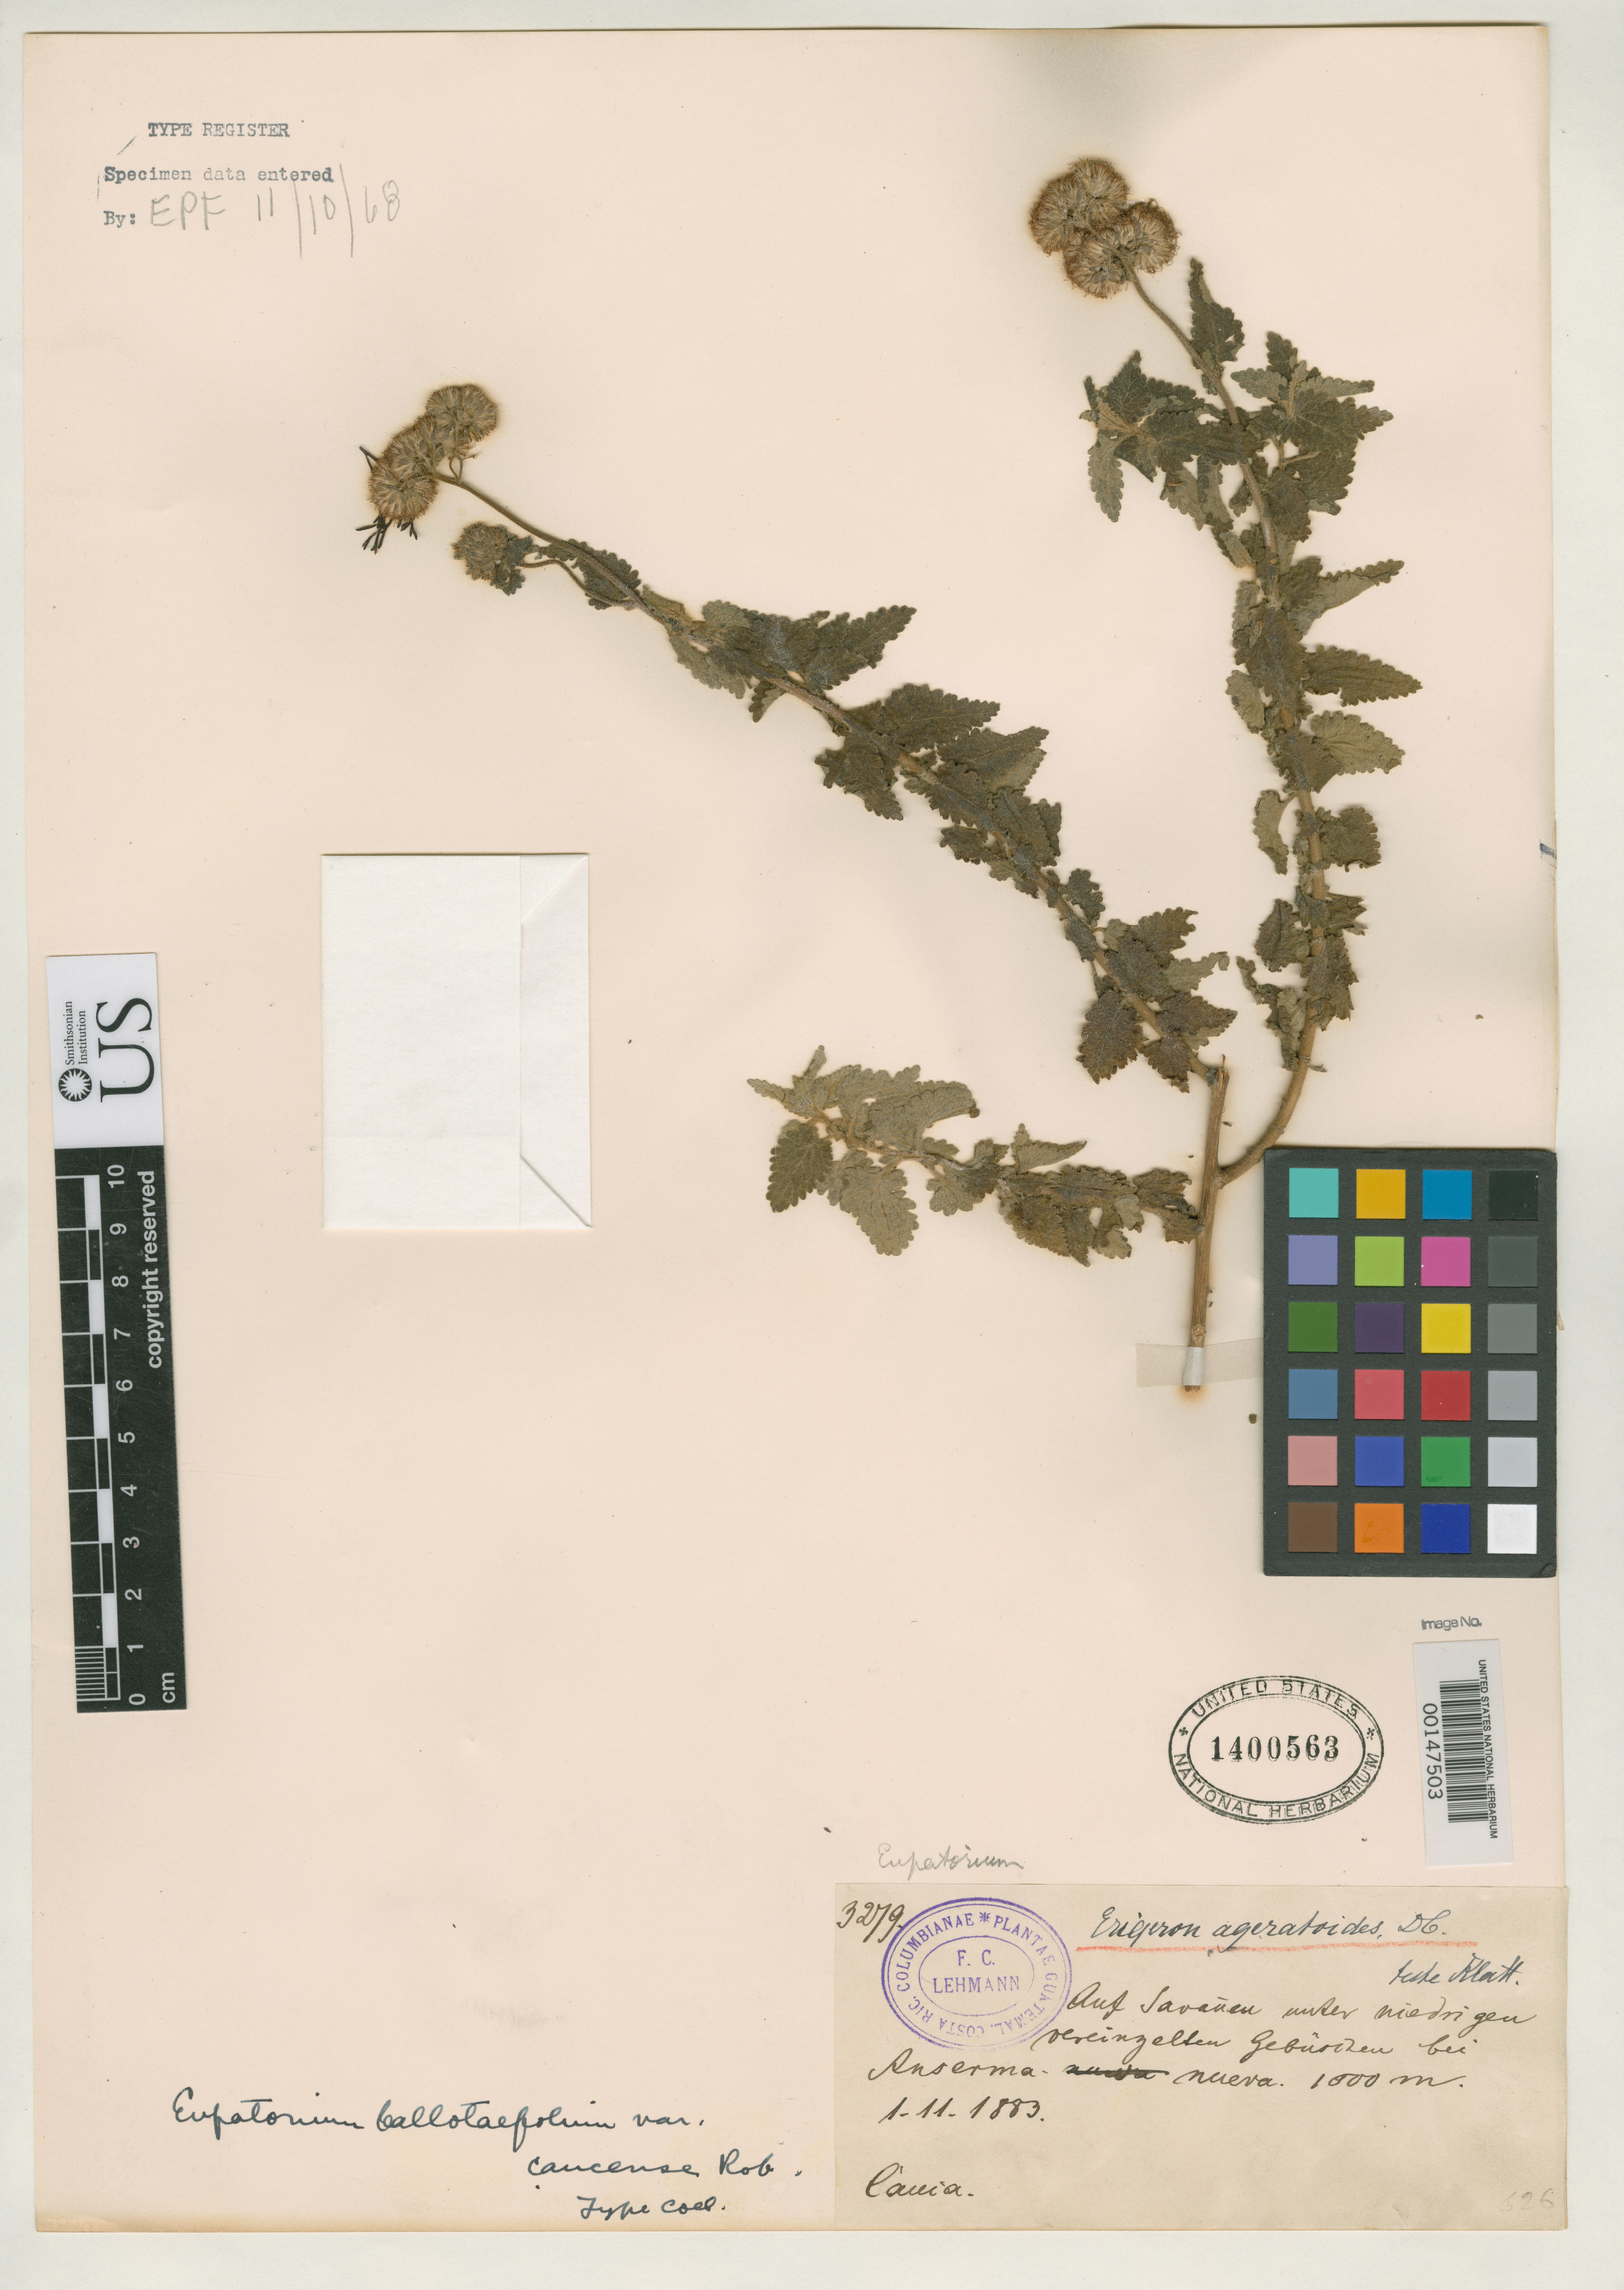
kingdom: Plantae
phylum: Tracheophyta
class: Magnoliopsida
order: Asterales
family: Asteraceae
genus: Eupatorium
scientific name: Eupatorium ballotaefolium var. caucense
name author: B.L. Rob.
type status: Isotype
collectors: F. C. Lehmann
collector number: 3279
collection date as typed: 01 Nov 1883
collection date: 1883-11-01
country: Colombia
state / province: Cauca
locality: Near Ansermanuerva.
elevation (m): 1000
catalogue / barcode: US 1400563